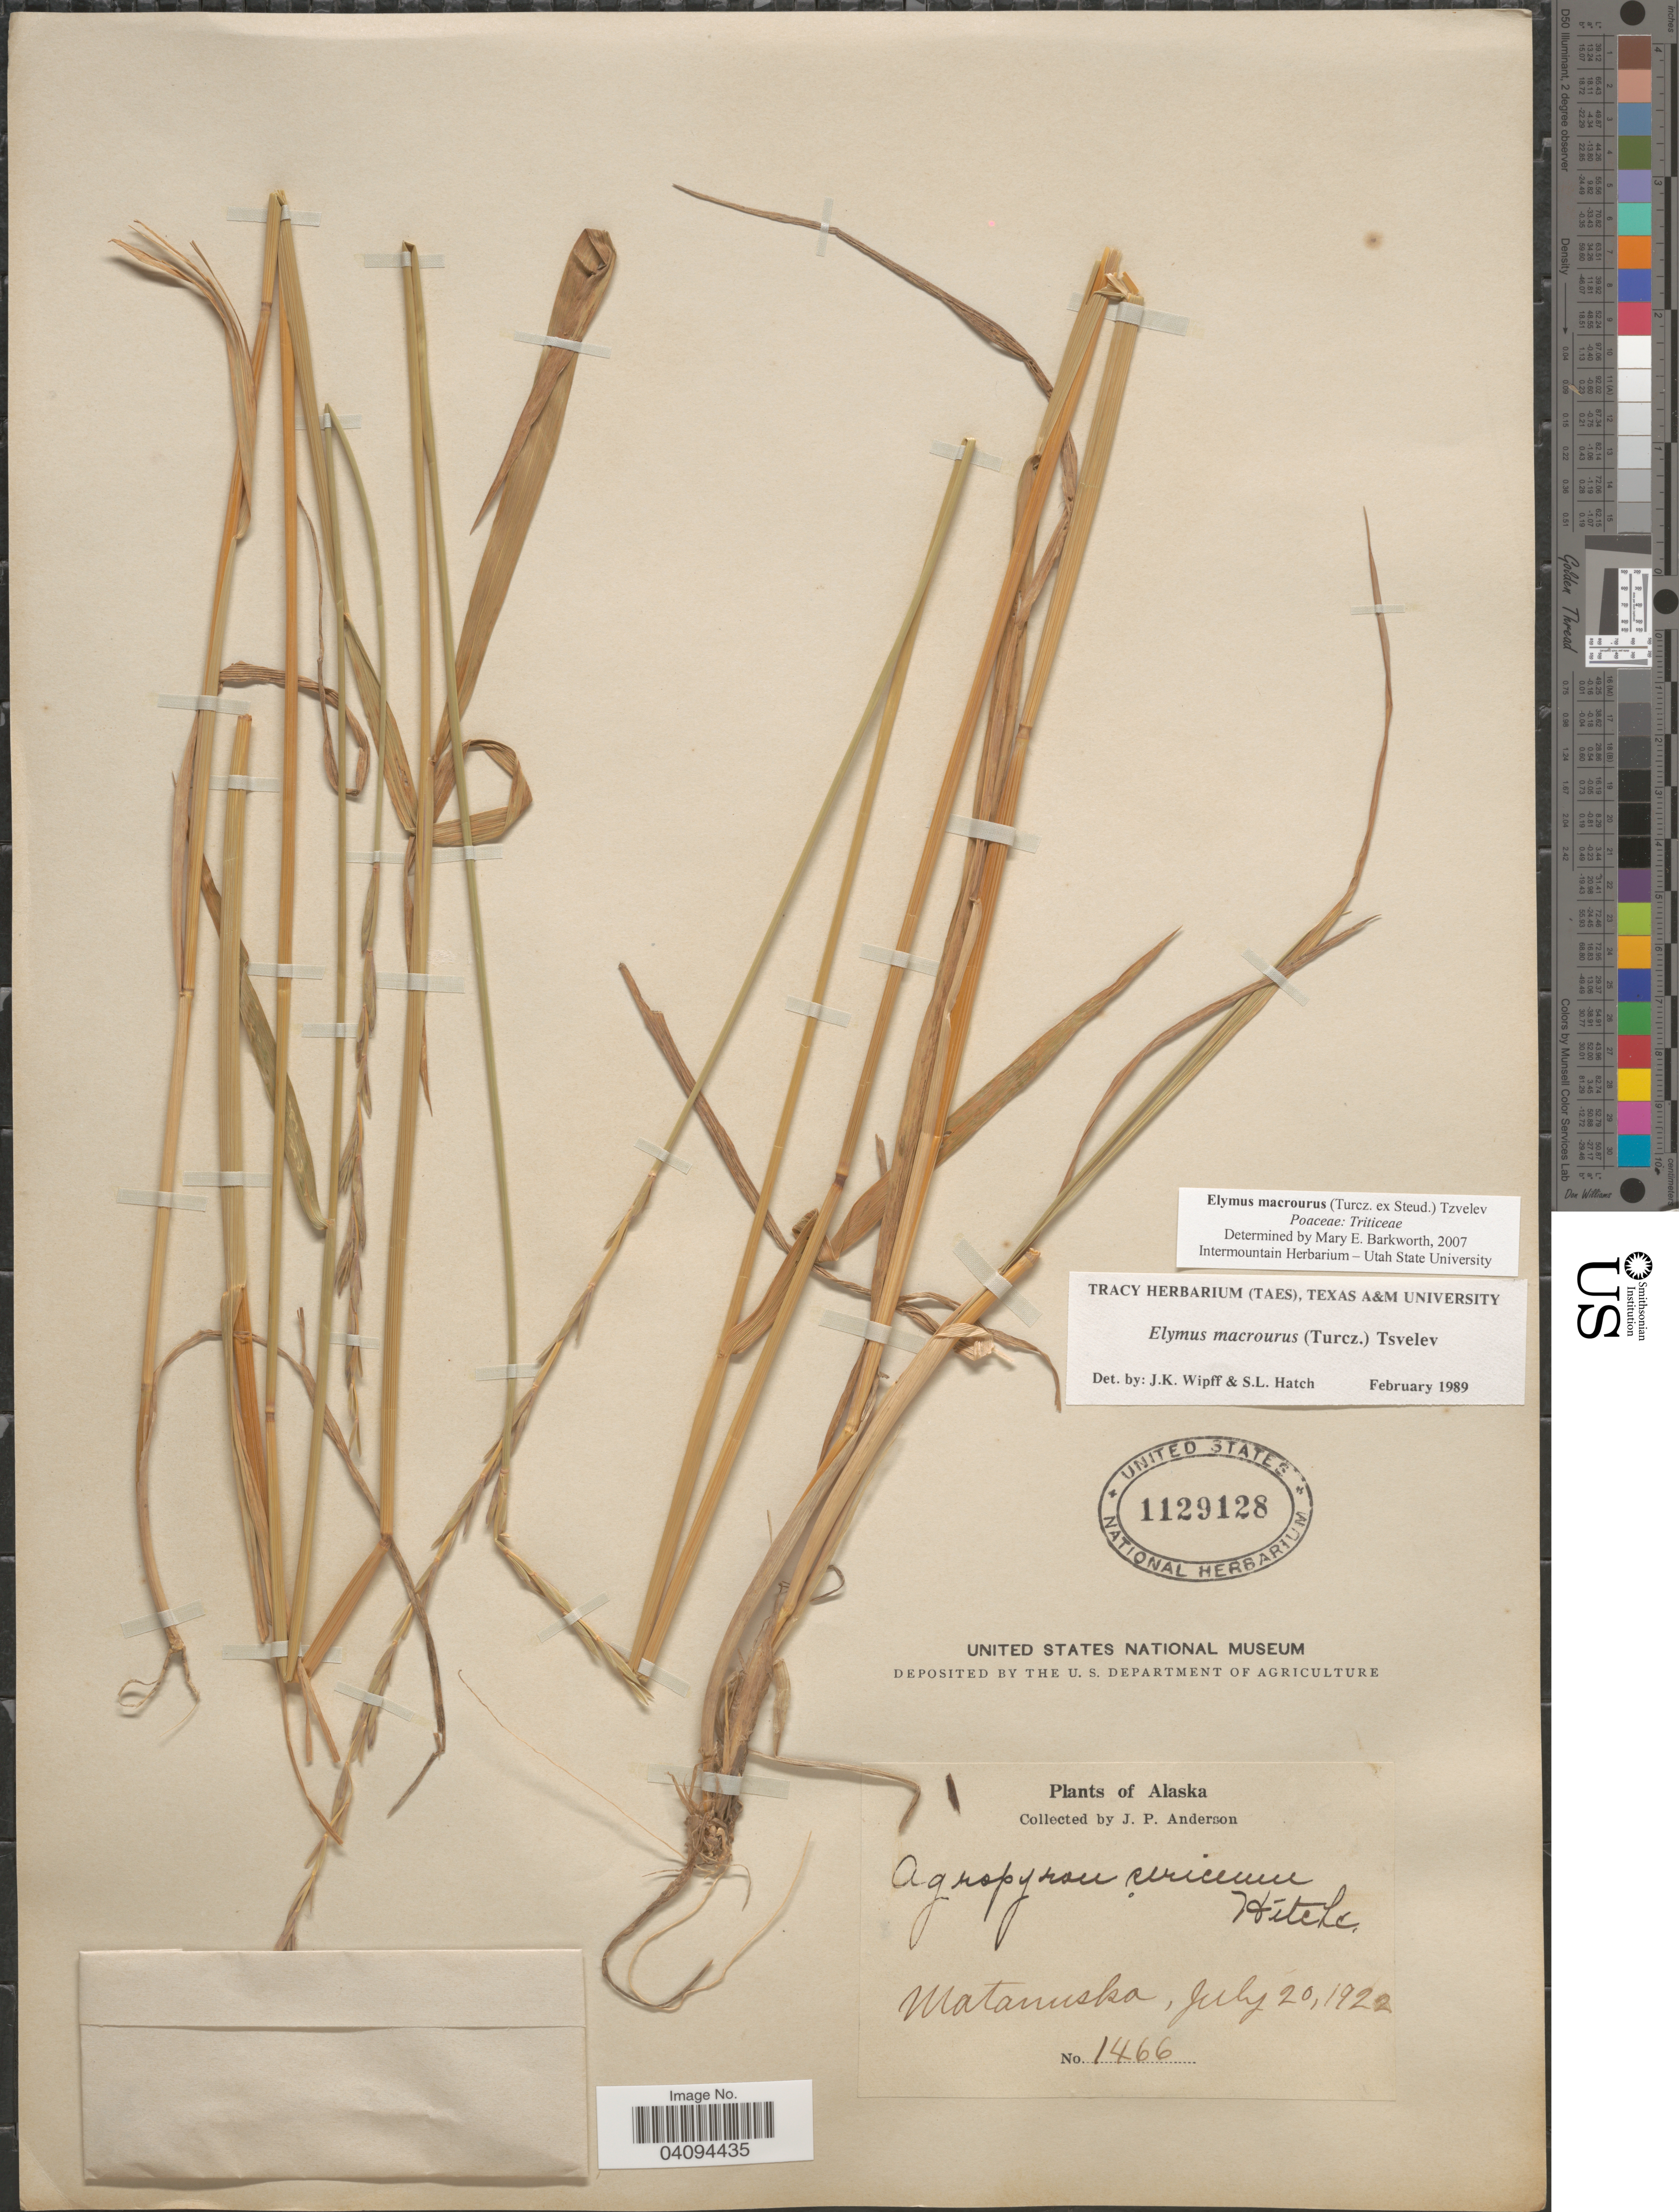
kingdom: Plantae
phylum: Tracheophyta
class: Liliopsida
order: Poales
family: Poaceae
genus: Elymus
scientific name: Elymus macrourus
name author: (Turcz. ex Steud.) Tzvelev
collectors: J. P. Anderson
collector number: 1466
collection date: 1922-07-20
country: United States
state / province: Alaska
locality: Matanuska.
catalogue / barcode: US 1129128